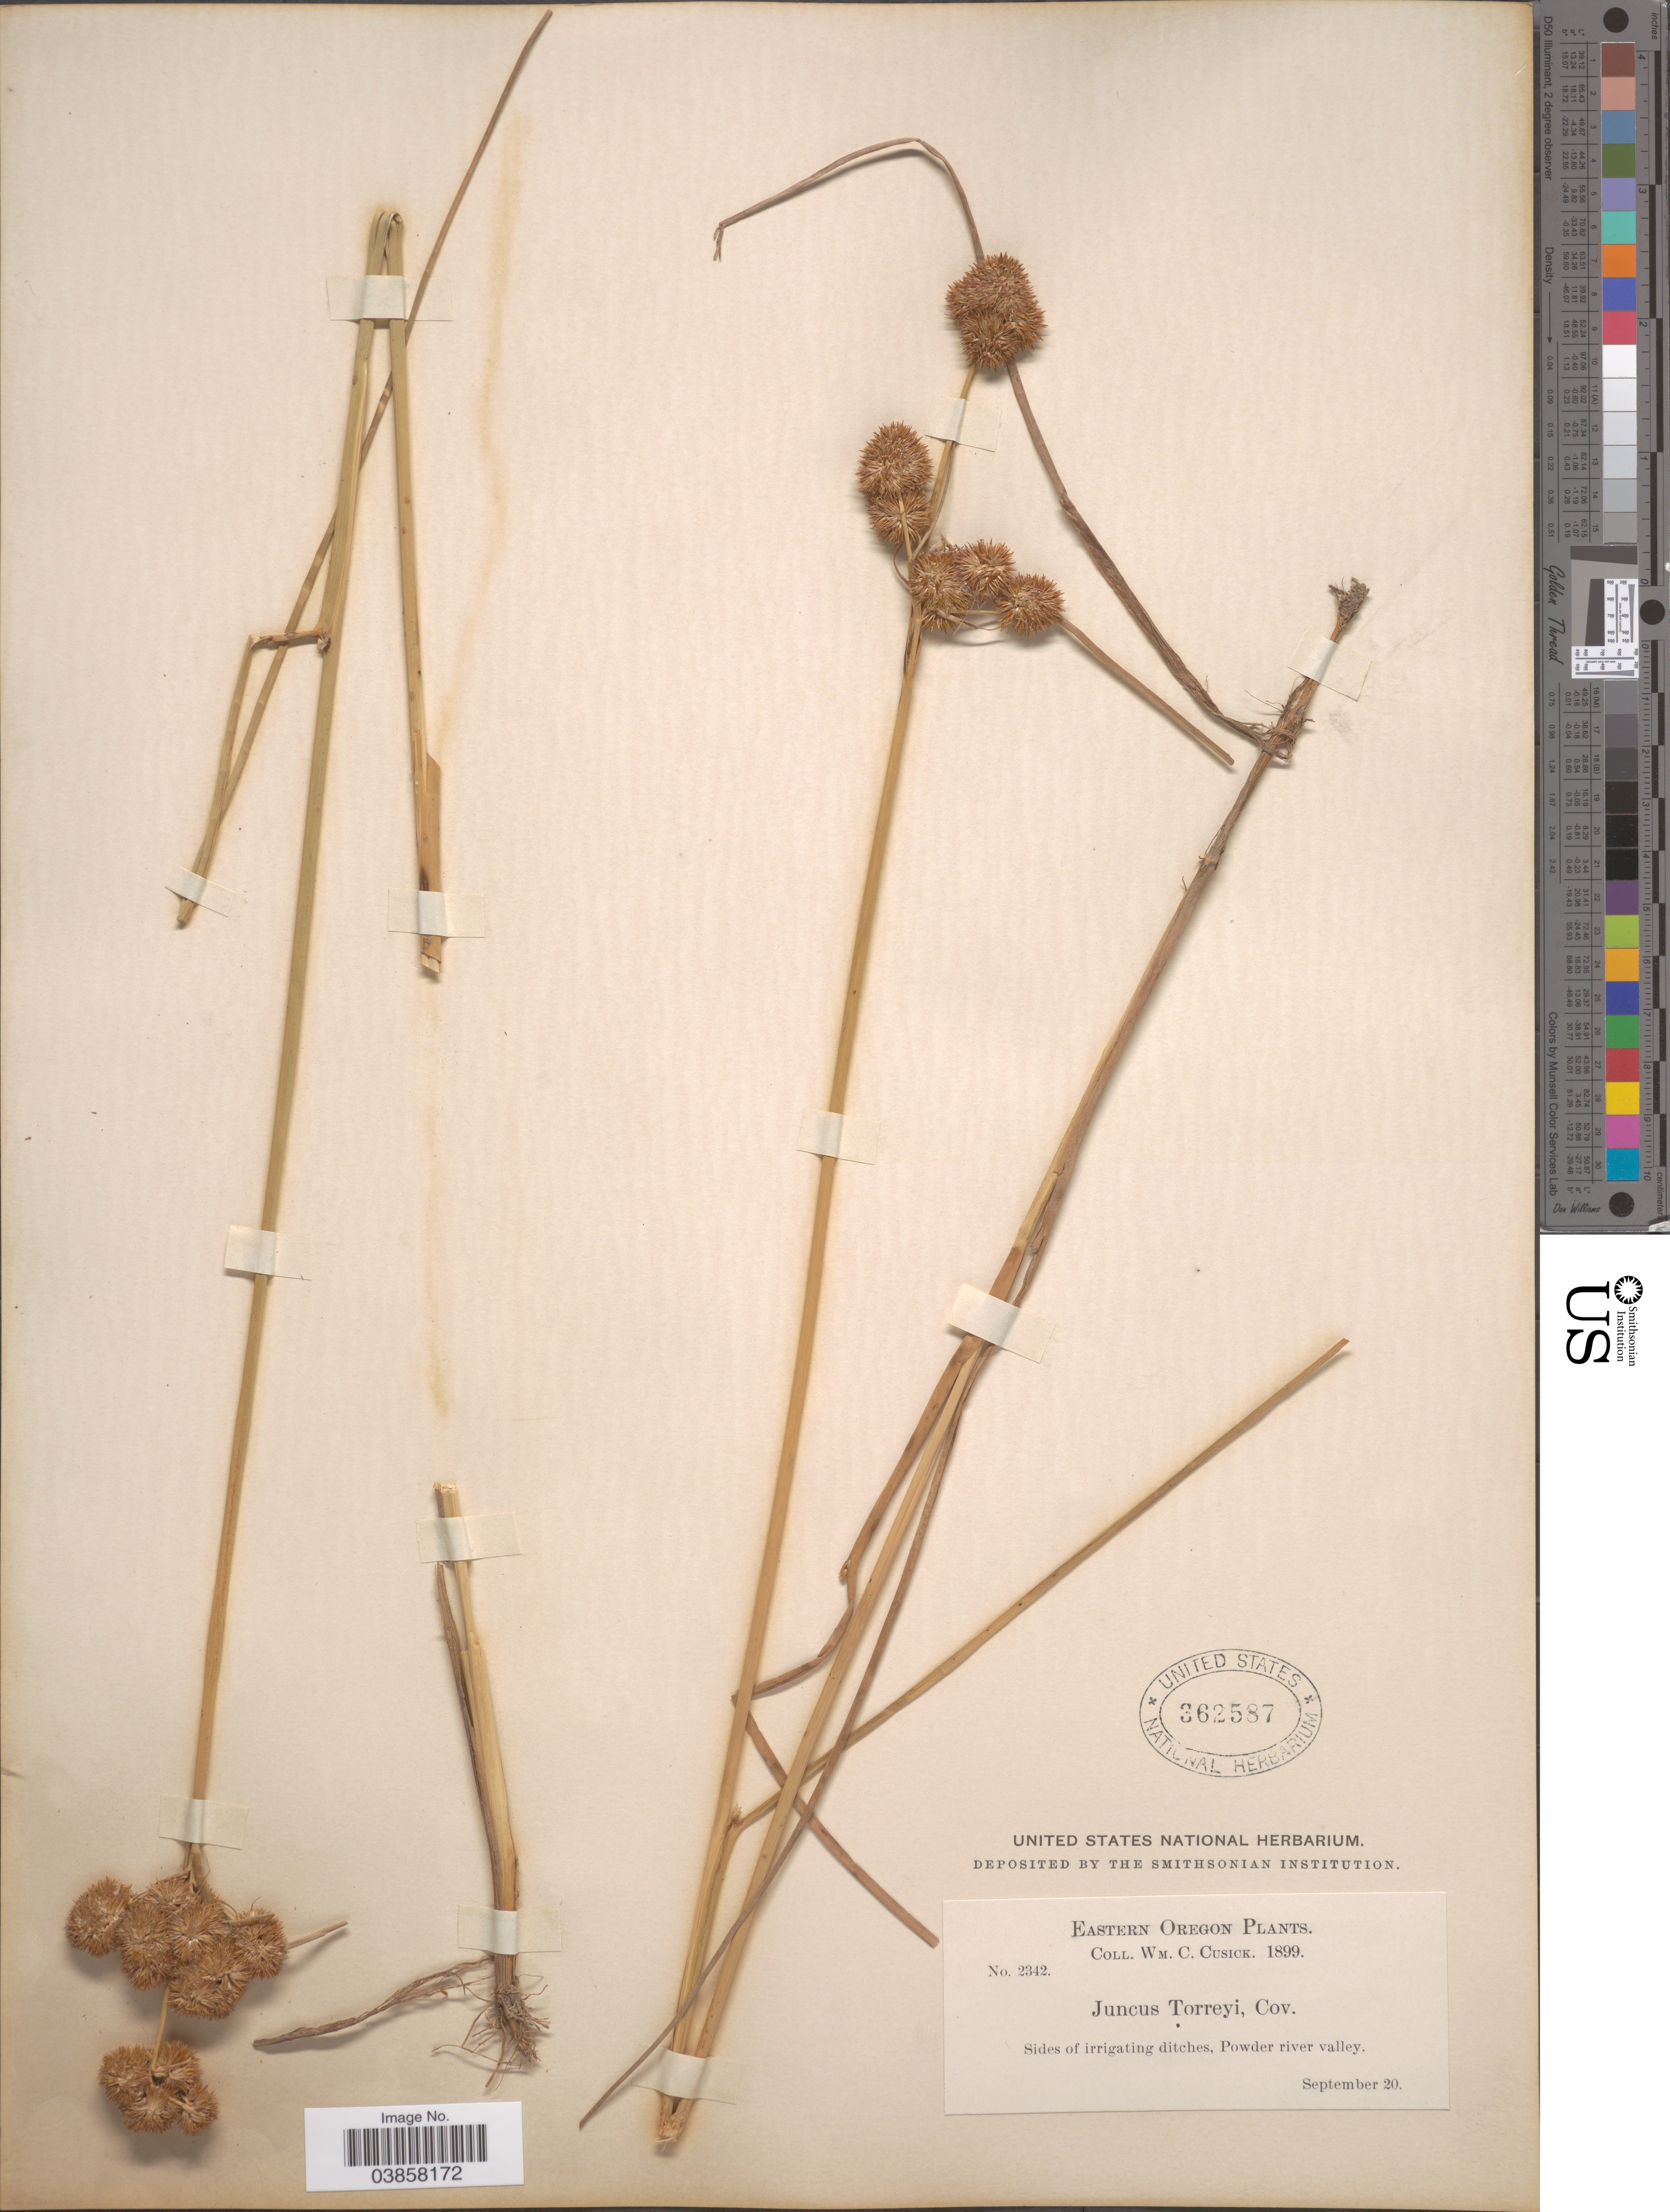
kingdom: Plantae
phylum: Tracheophyta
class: Liliopsida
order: Poales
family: Juncaceae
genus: Juncus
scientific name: Juncus torreyi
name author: Coville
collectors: W. C. Cusick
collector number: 2342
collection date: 1899-09-20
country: United States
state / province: Oregon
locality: Eastern Oregon. Powder river valley.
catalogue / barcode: US 362587